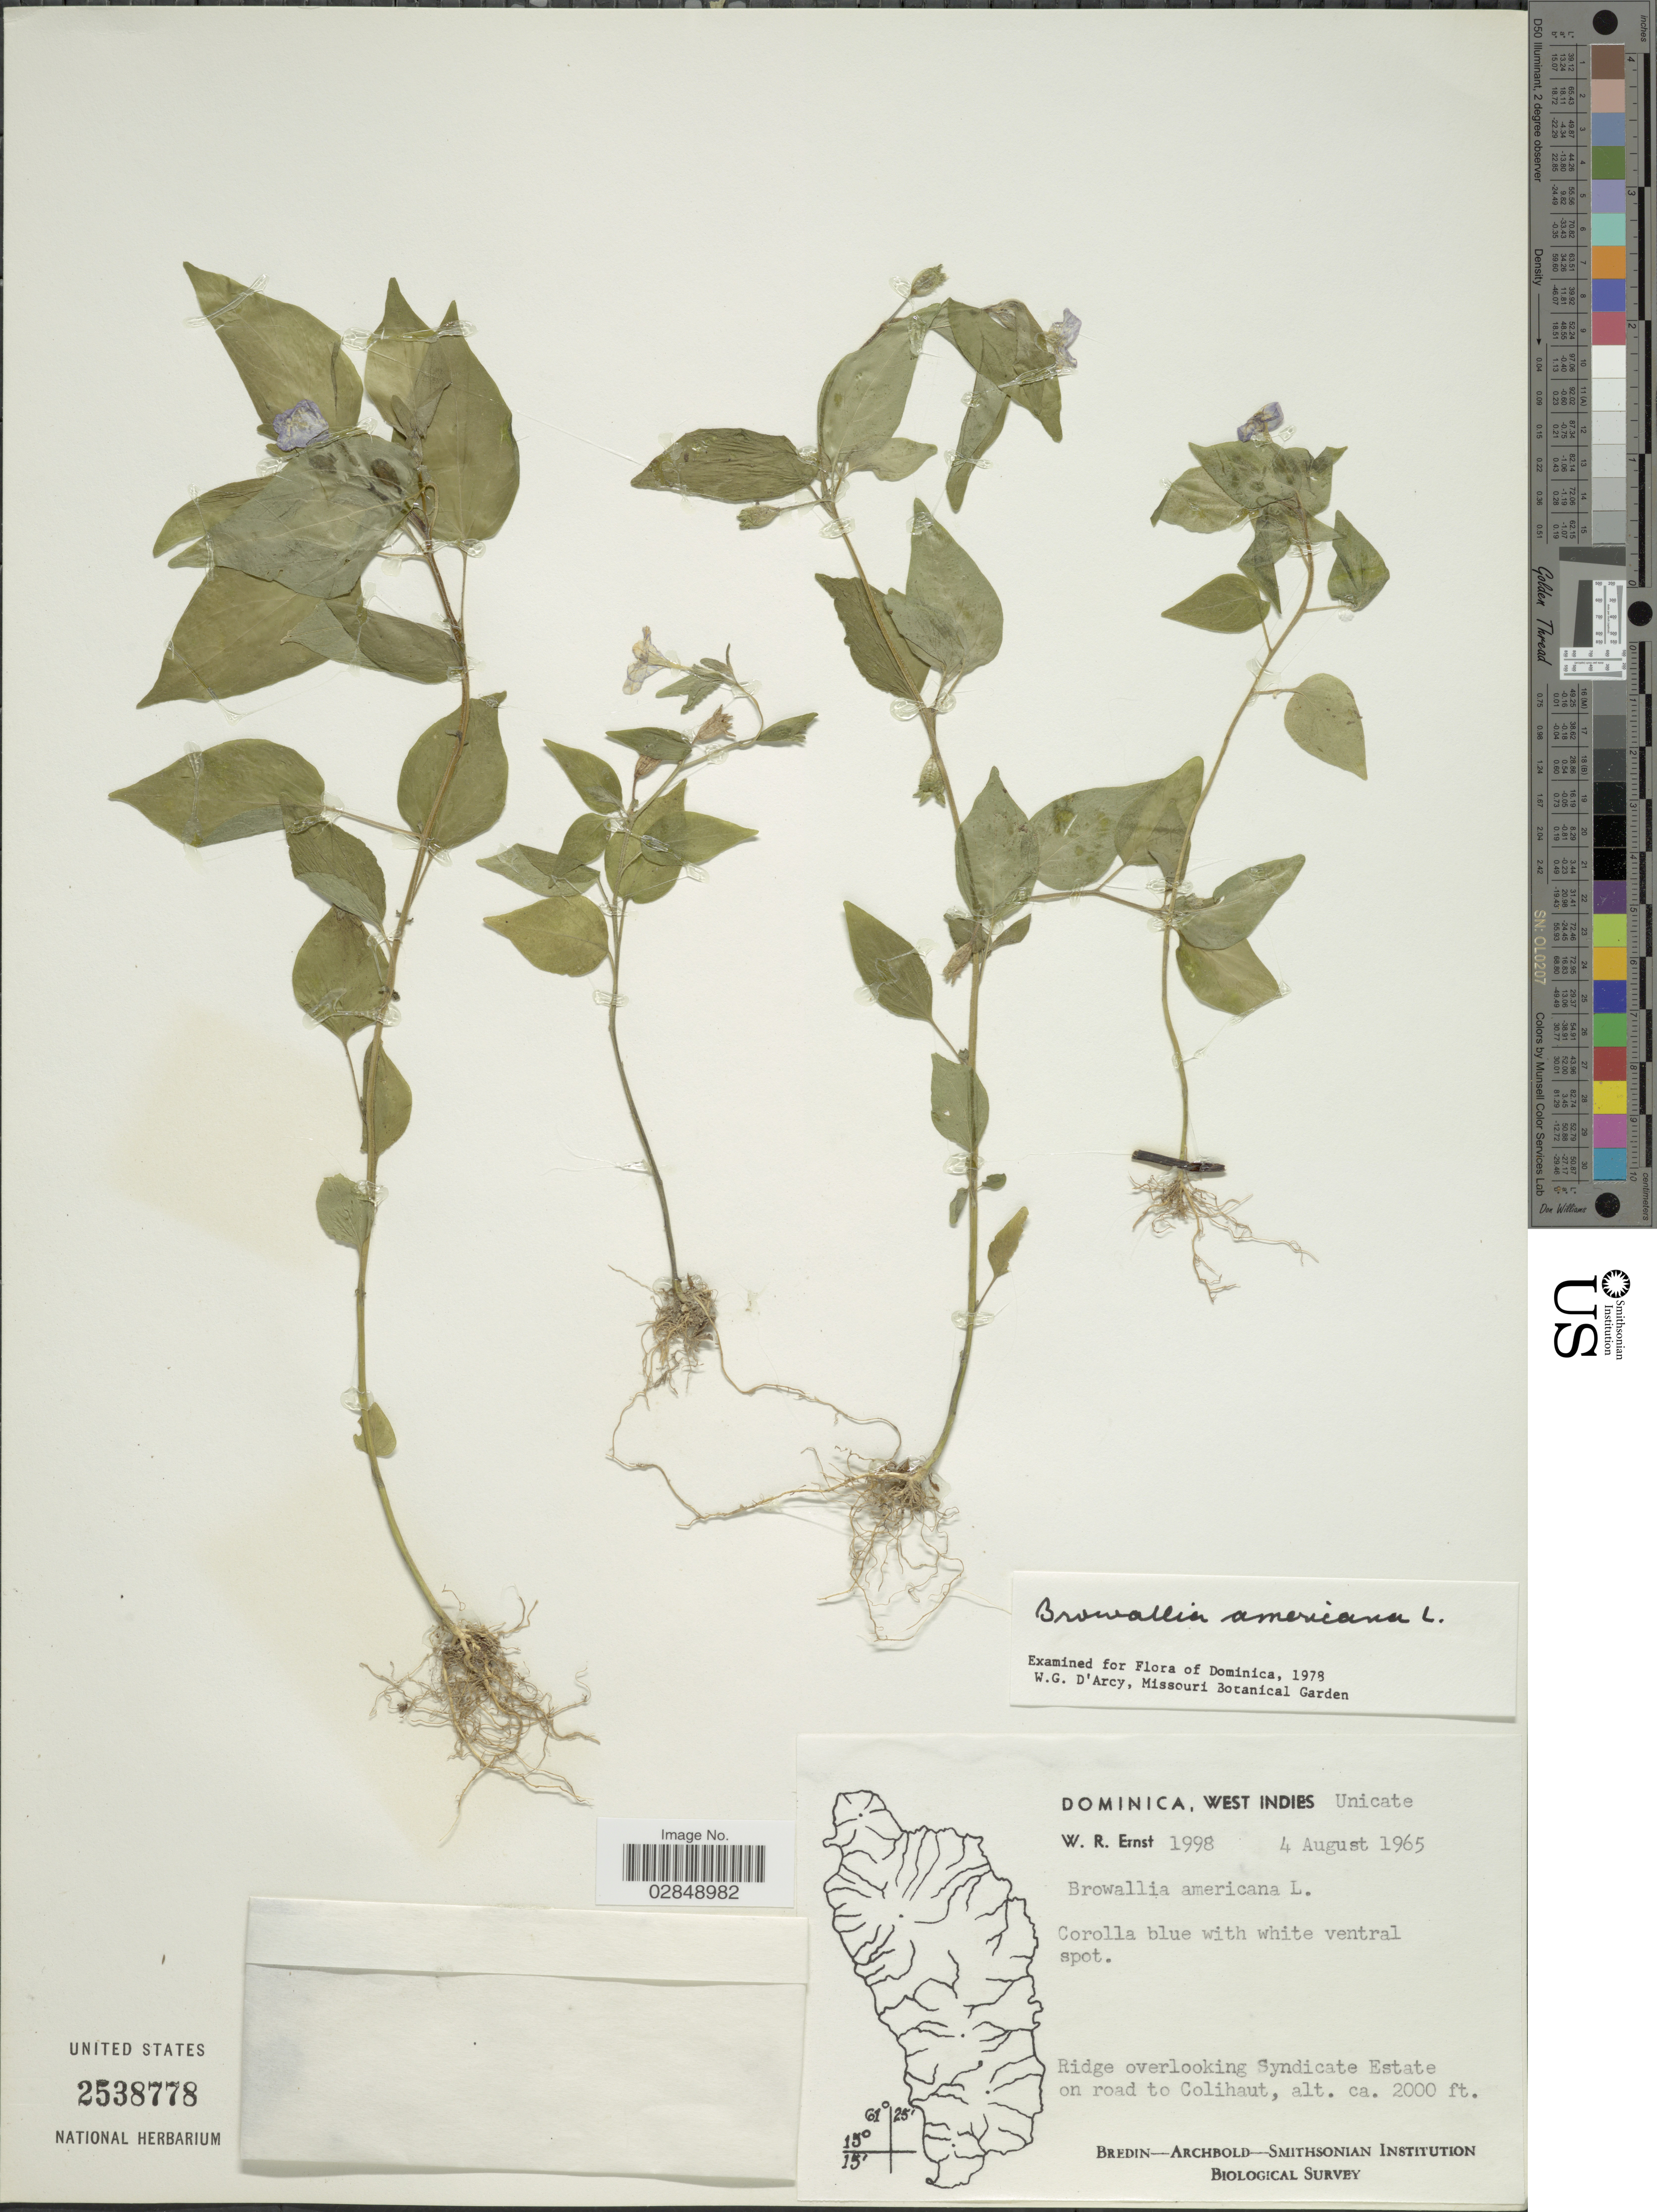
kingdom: Plantae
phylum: Tracheophyta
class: Magnoliopsida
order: Solanales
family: Solanaceae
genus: Browallia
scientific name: Browallia americana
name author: L.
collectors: W. R. Ernst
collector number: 1998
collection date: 1965-08-04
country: Dominica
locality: Ridge overlooking Syndicate Estate on road to Colihaut.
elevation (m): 610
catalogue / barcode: US 2538778